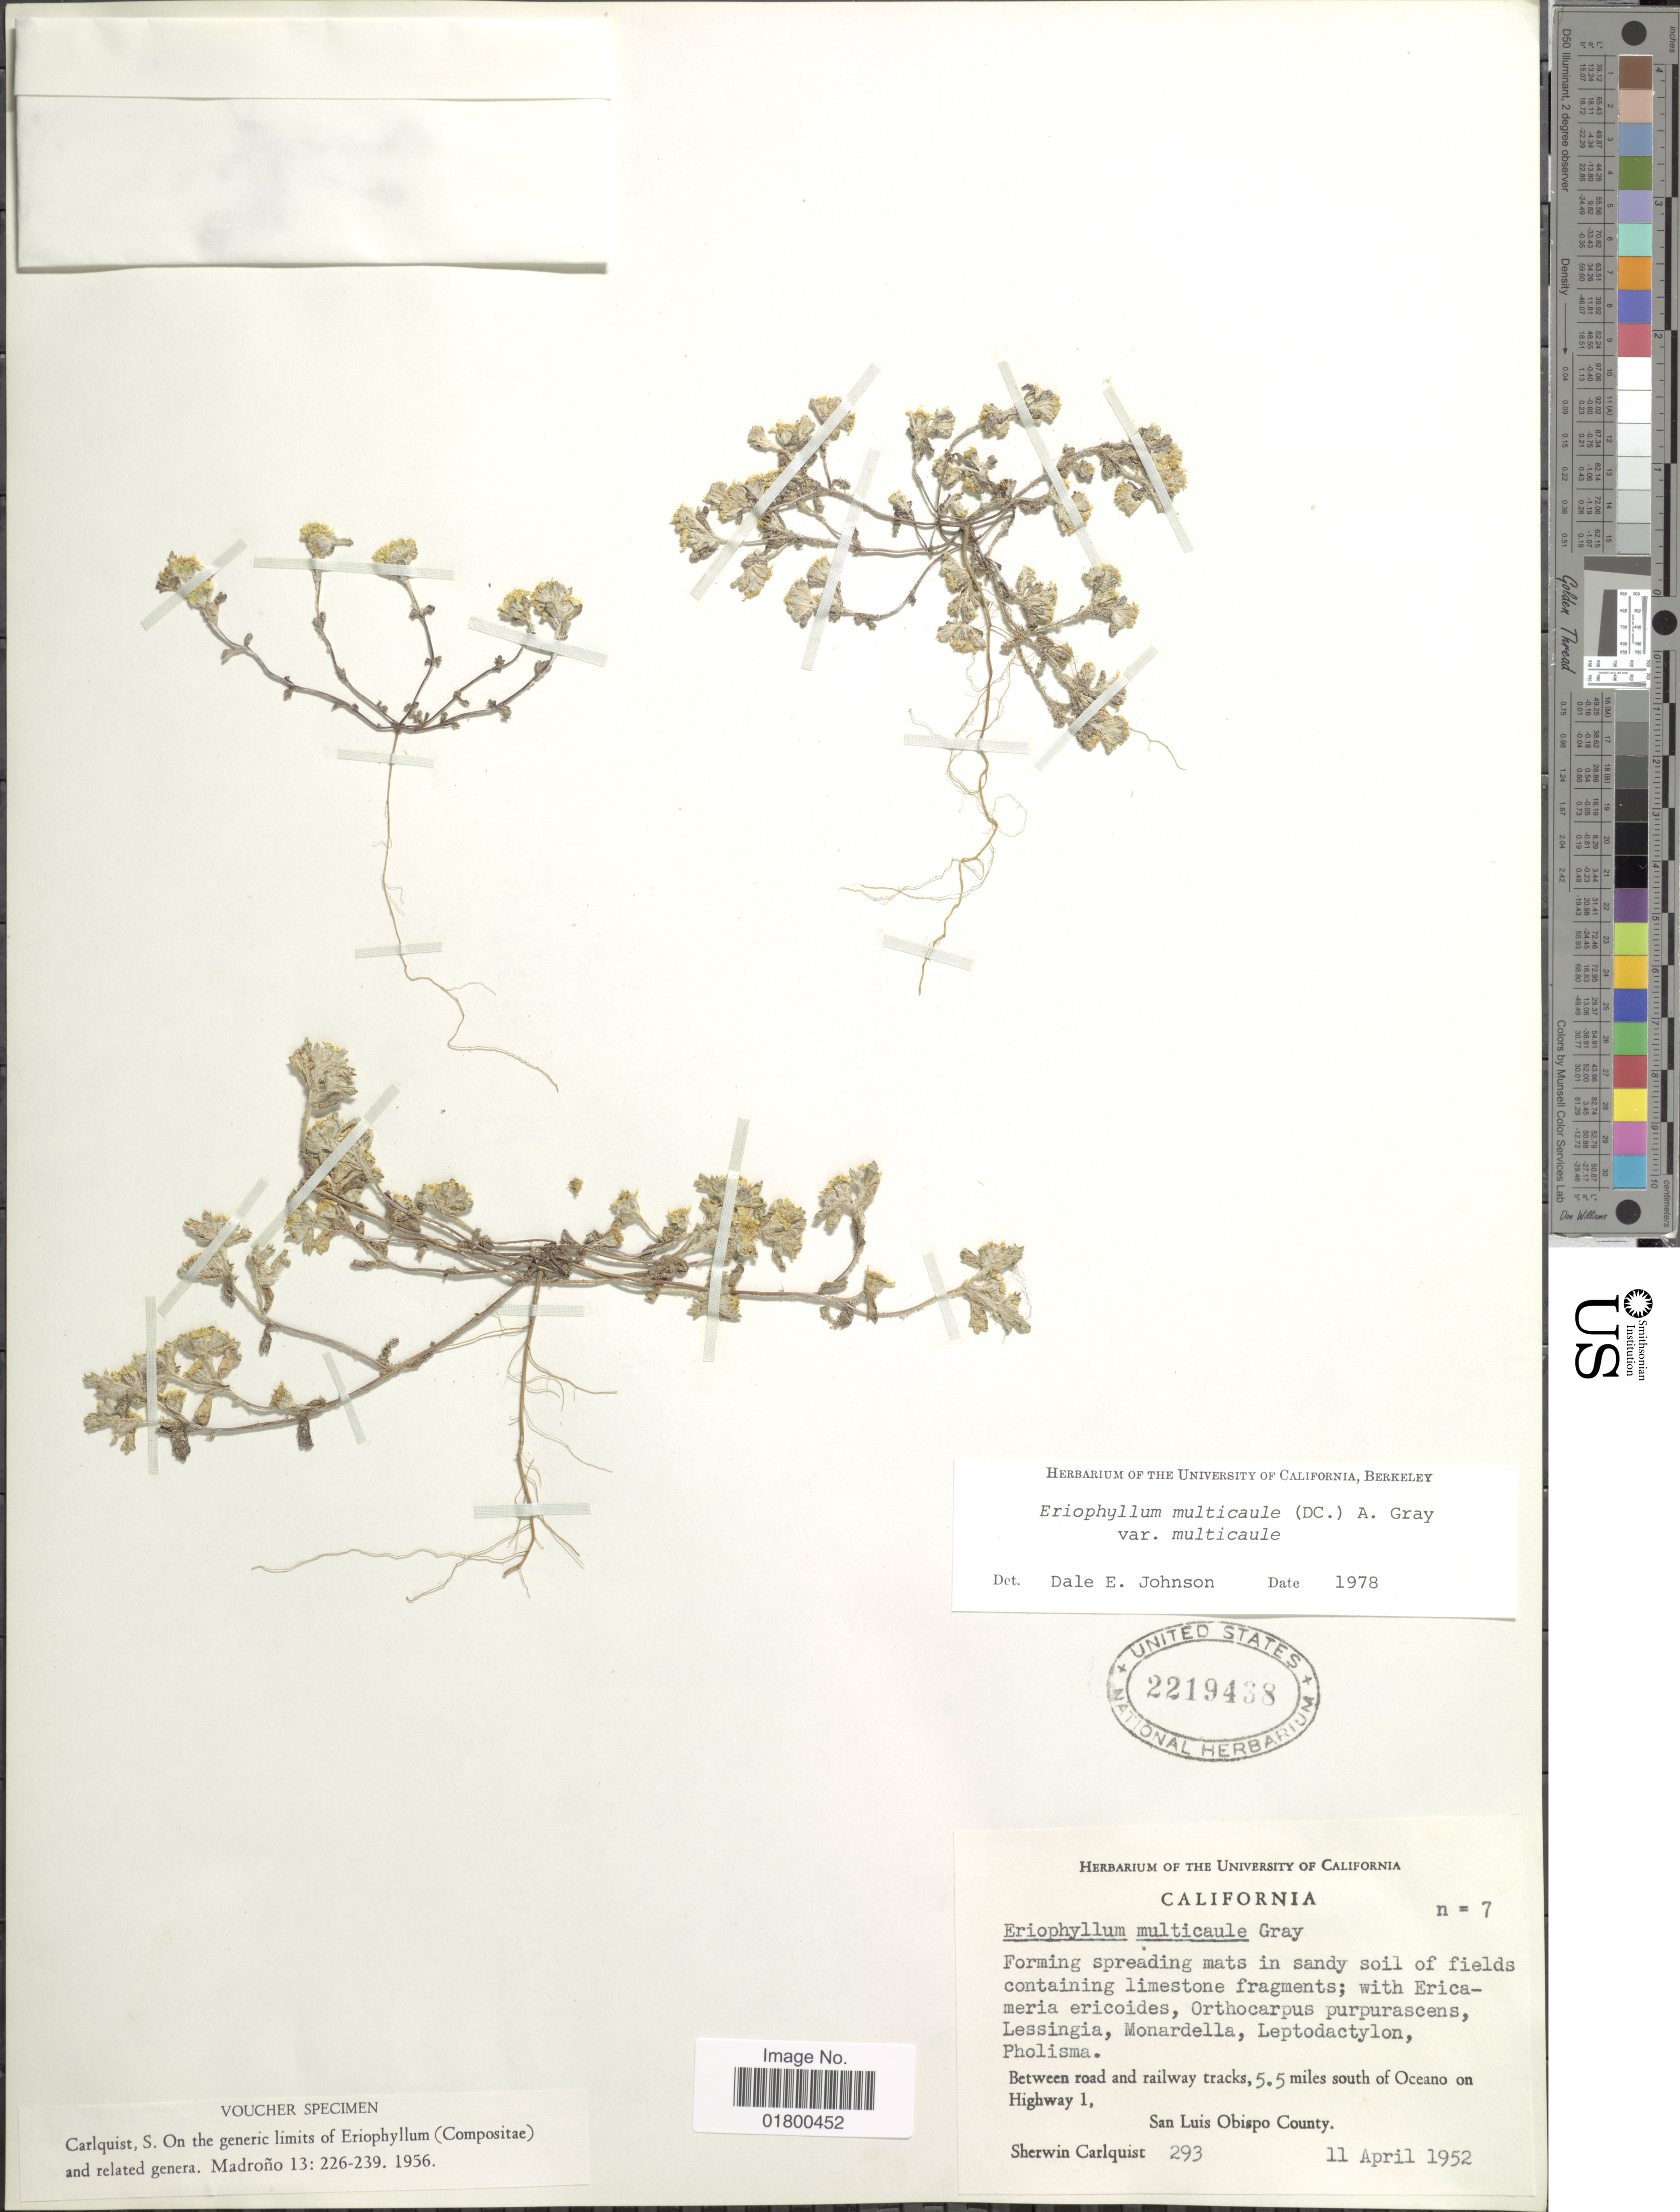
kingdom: Plantae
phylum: Tracheophyta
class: Magnoliopsida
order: Asterales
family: Asteraceae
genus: Eriophyllum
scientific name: Eriophyllum multicaule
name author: (DC.) A. Gray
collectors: S. Carlquist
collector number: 293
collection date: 1952-04-11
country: United States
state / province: California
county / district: San Luis Obispo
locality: Between road and railway tracks, 5.5 miles south of Oceano on Highway 1, San Luis Obispo County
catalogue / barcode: US 2219438